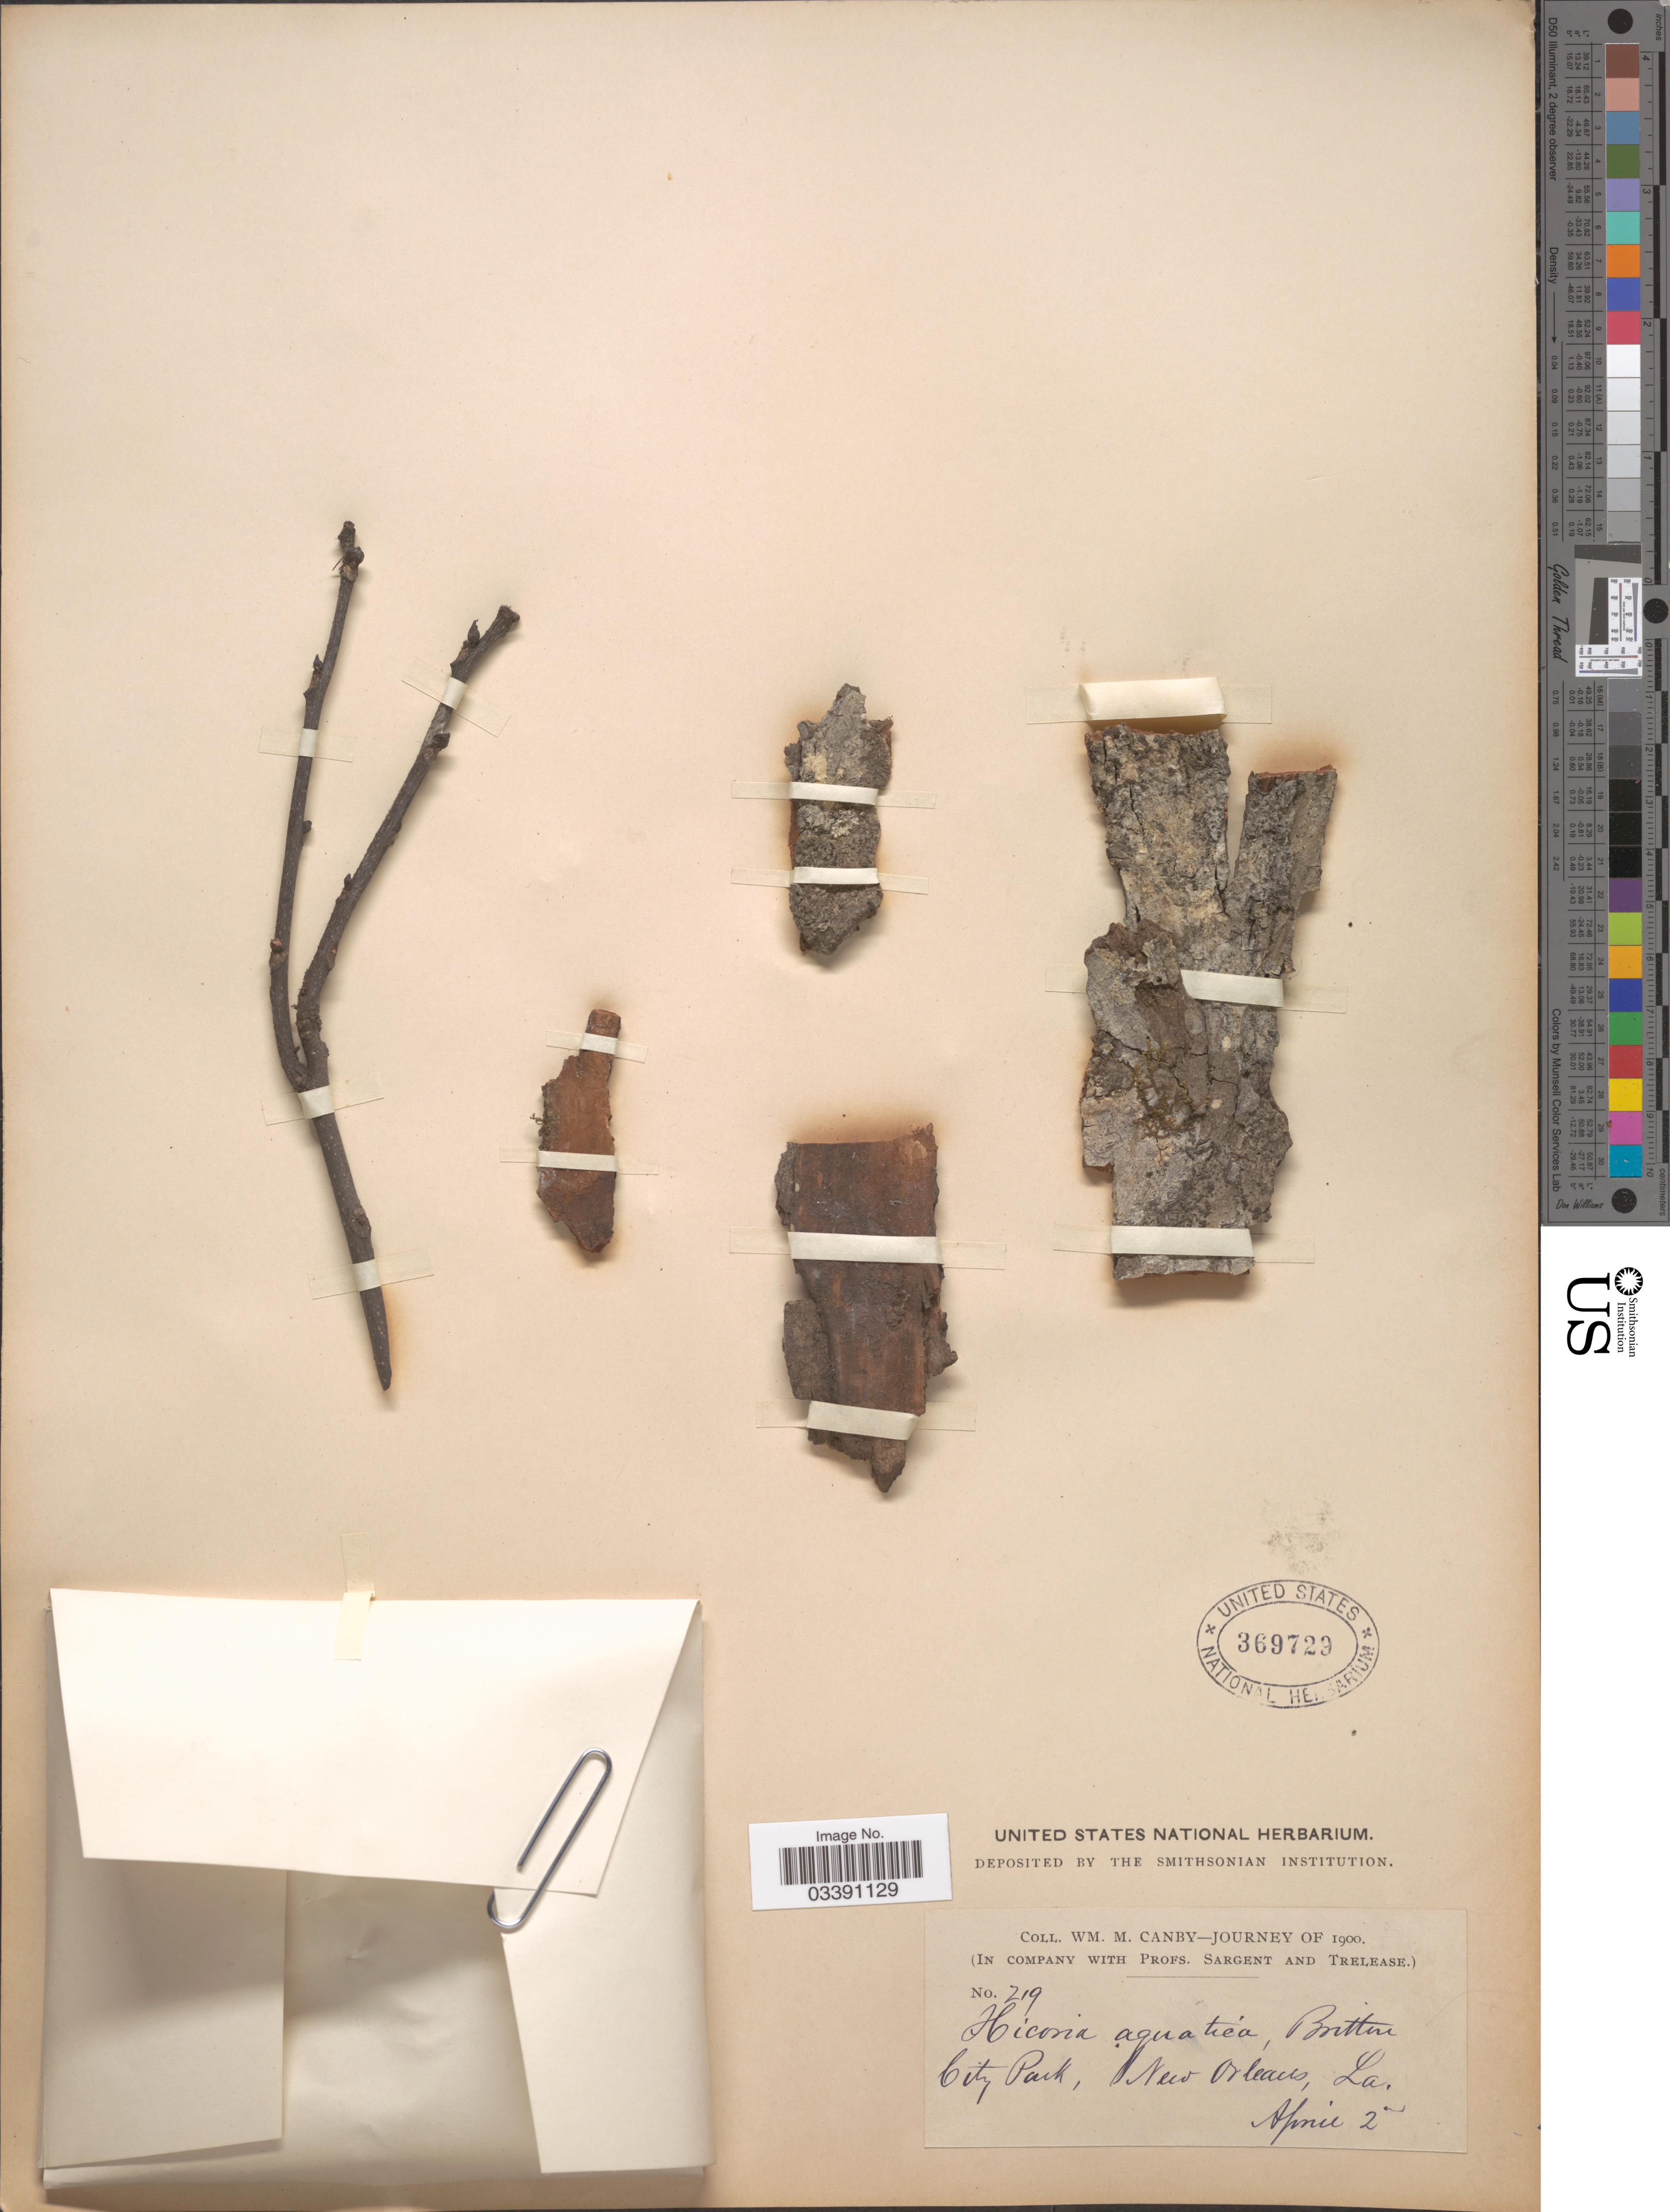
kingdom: Plantae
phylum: Tracheophyta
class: Magnoliopsida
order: Fagales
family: Juglandaceae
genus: Carya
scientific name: Carya aquatica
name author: (F. Michx.) Nutt.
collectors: W. M. Canby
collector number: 219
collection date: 1900-04-02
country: United States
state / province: Louisiana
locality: City Park, New Orleans.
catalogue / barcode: US 369729